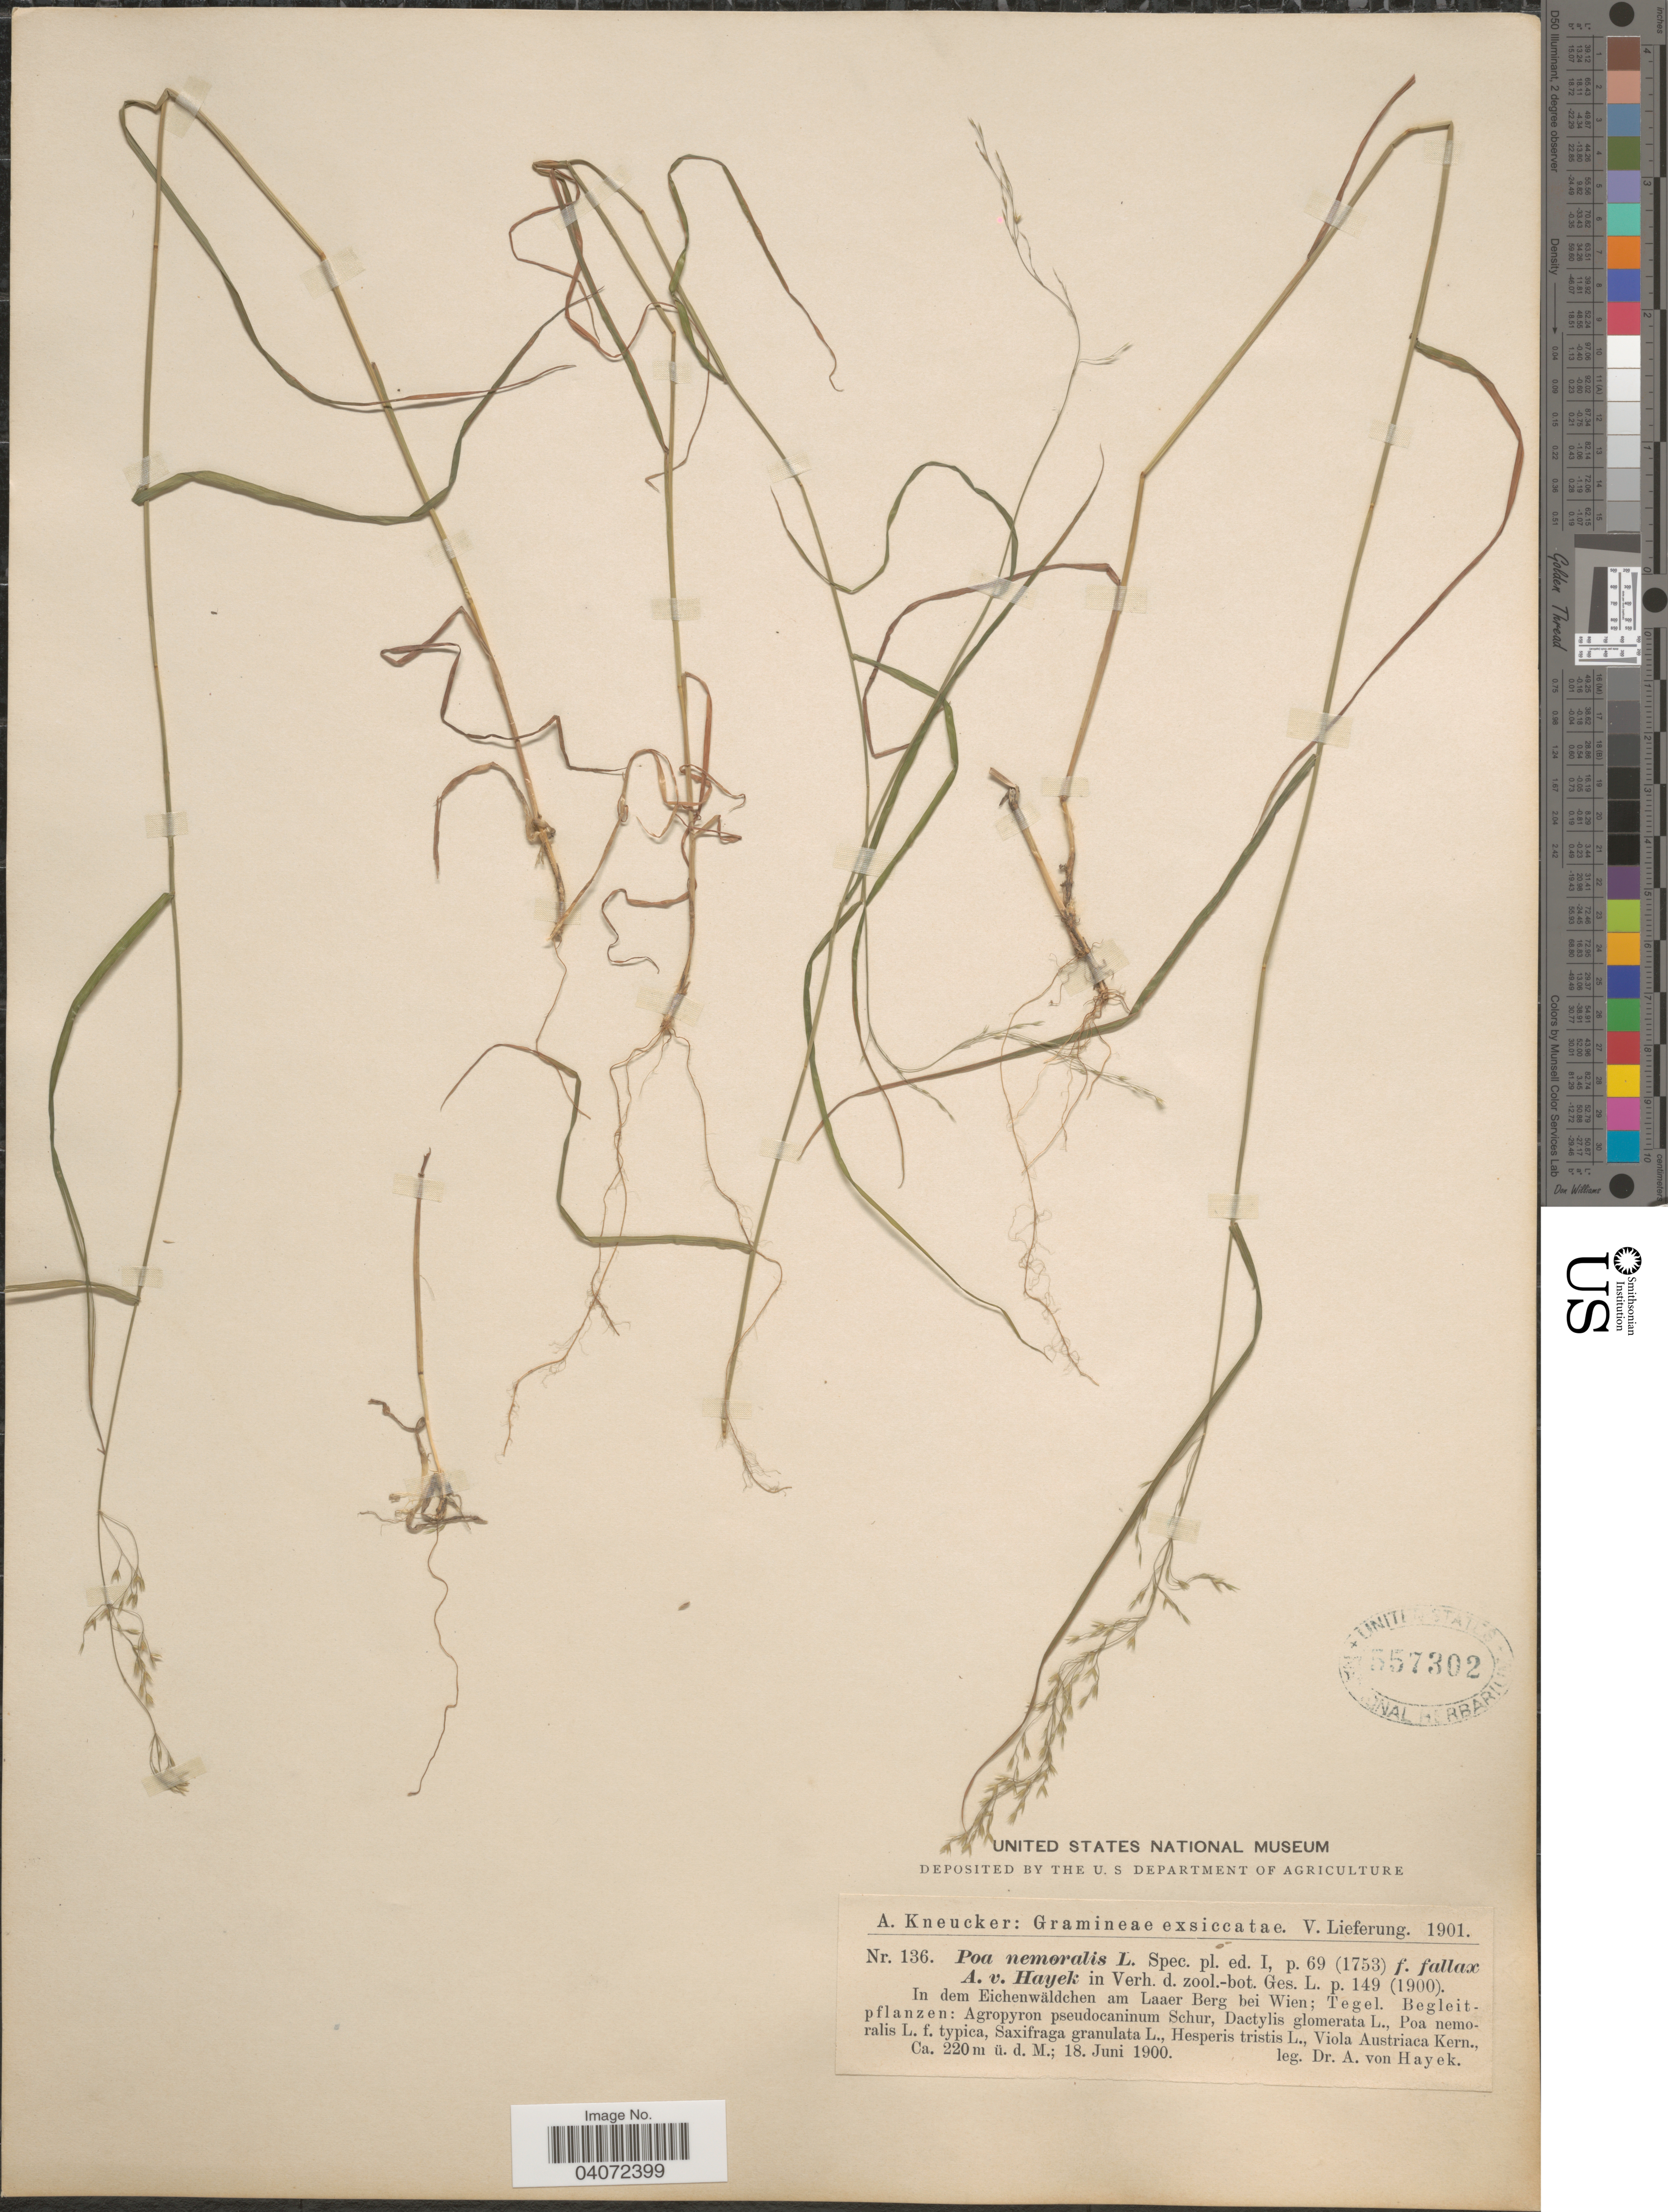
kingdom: Plantae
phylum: Tracheophyta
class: Liliopsida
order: Poales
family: Poaceae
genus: Poa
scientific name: Poa nemoralis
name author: L.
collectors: A. A. von Hayek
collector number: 136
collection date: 1900-06-18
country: Austria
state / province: Wien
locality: In dem Eichenwäldchen am Laaer Berg bei Wien; Tegel.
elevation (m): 220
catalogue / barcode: US 557302